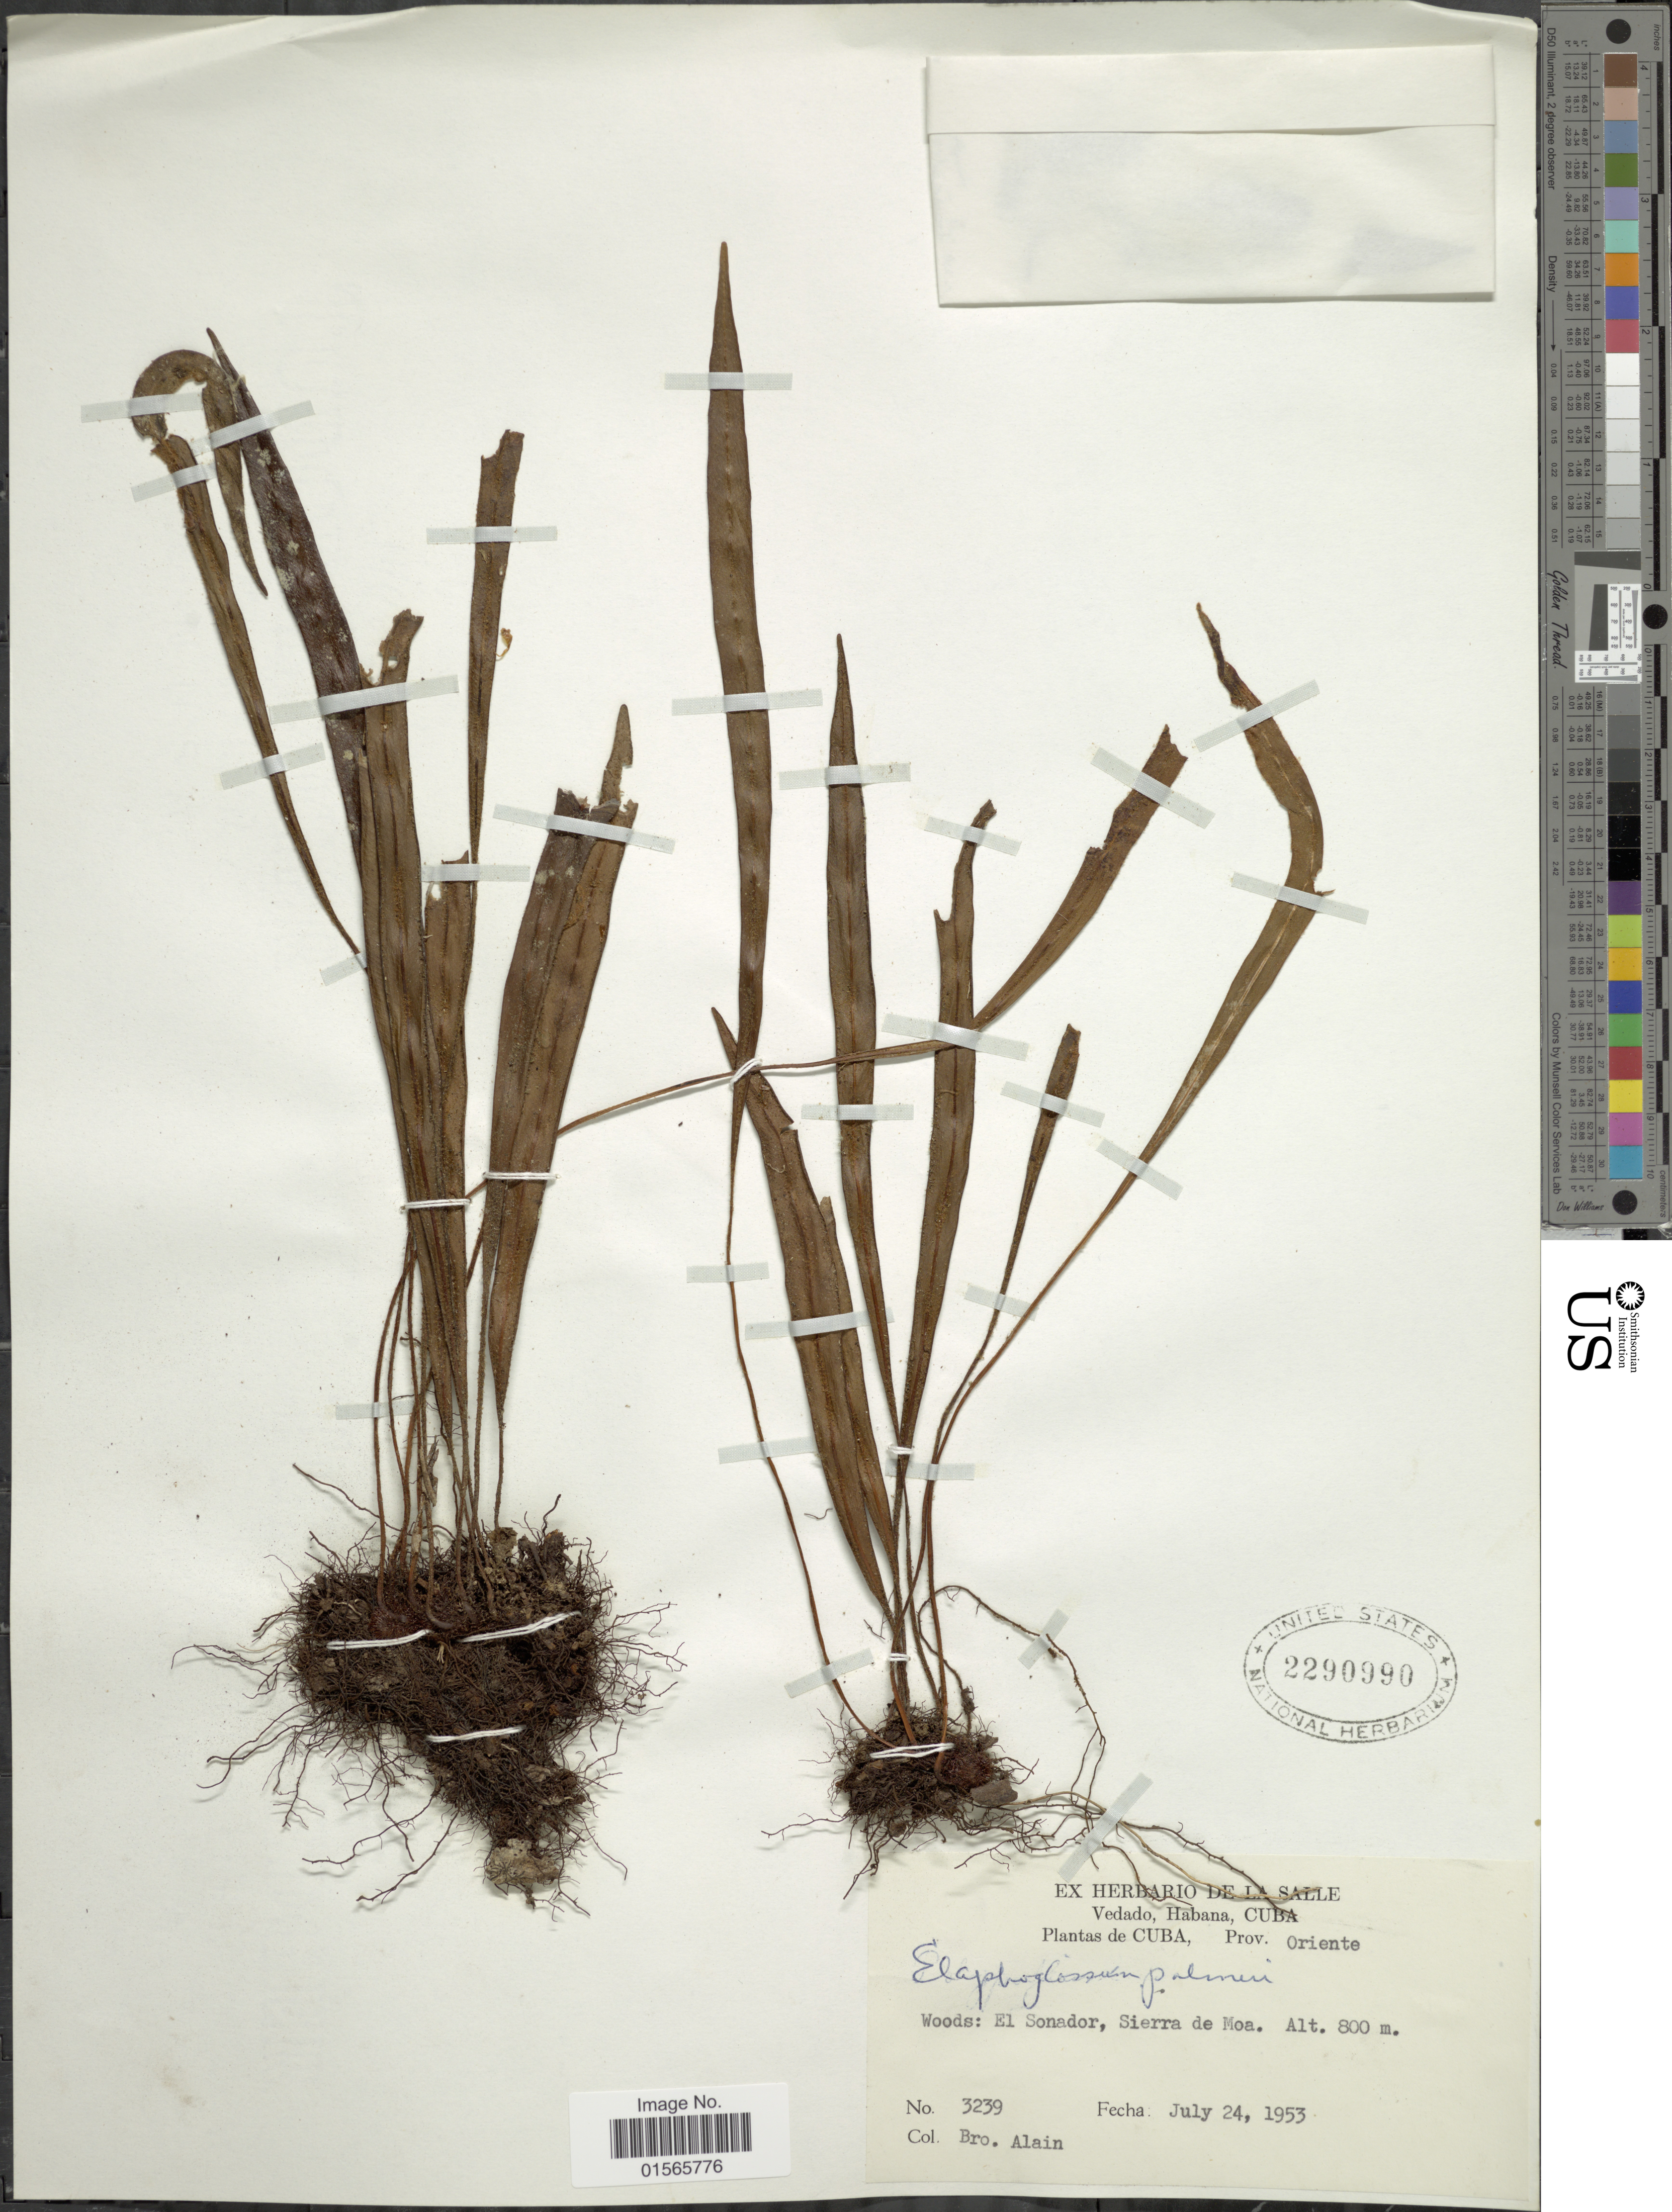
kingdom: Plantae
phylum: Tracheophyta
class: Polypodiopsida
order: Polypodiales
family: Dryopteridaceae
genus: Elaphoglossum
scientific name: Elaphoglossum palmeri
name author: Underw. & Maxon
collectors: A. H. Liogier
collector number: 3239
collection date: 1953-07-24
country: Cuba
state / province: Oriente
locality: Vedado, Habana, Woods: El Sonador, Sierra de Moa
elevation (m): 800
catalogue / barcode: US 2290990